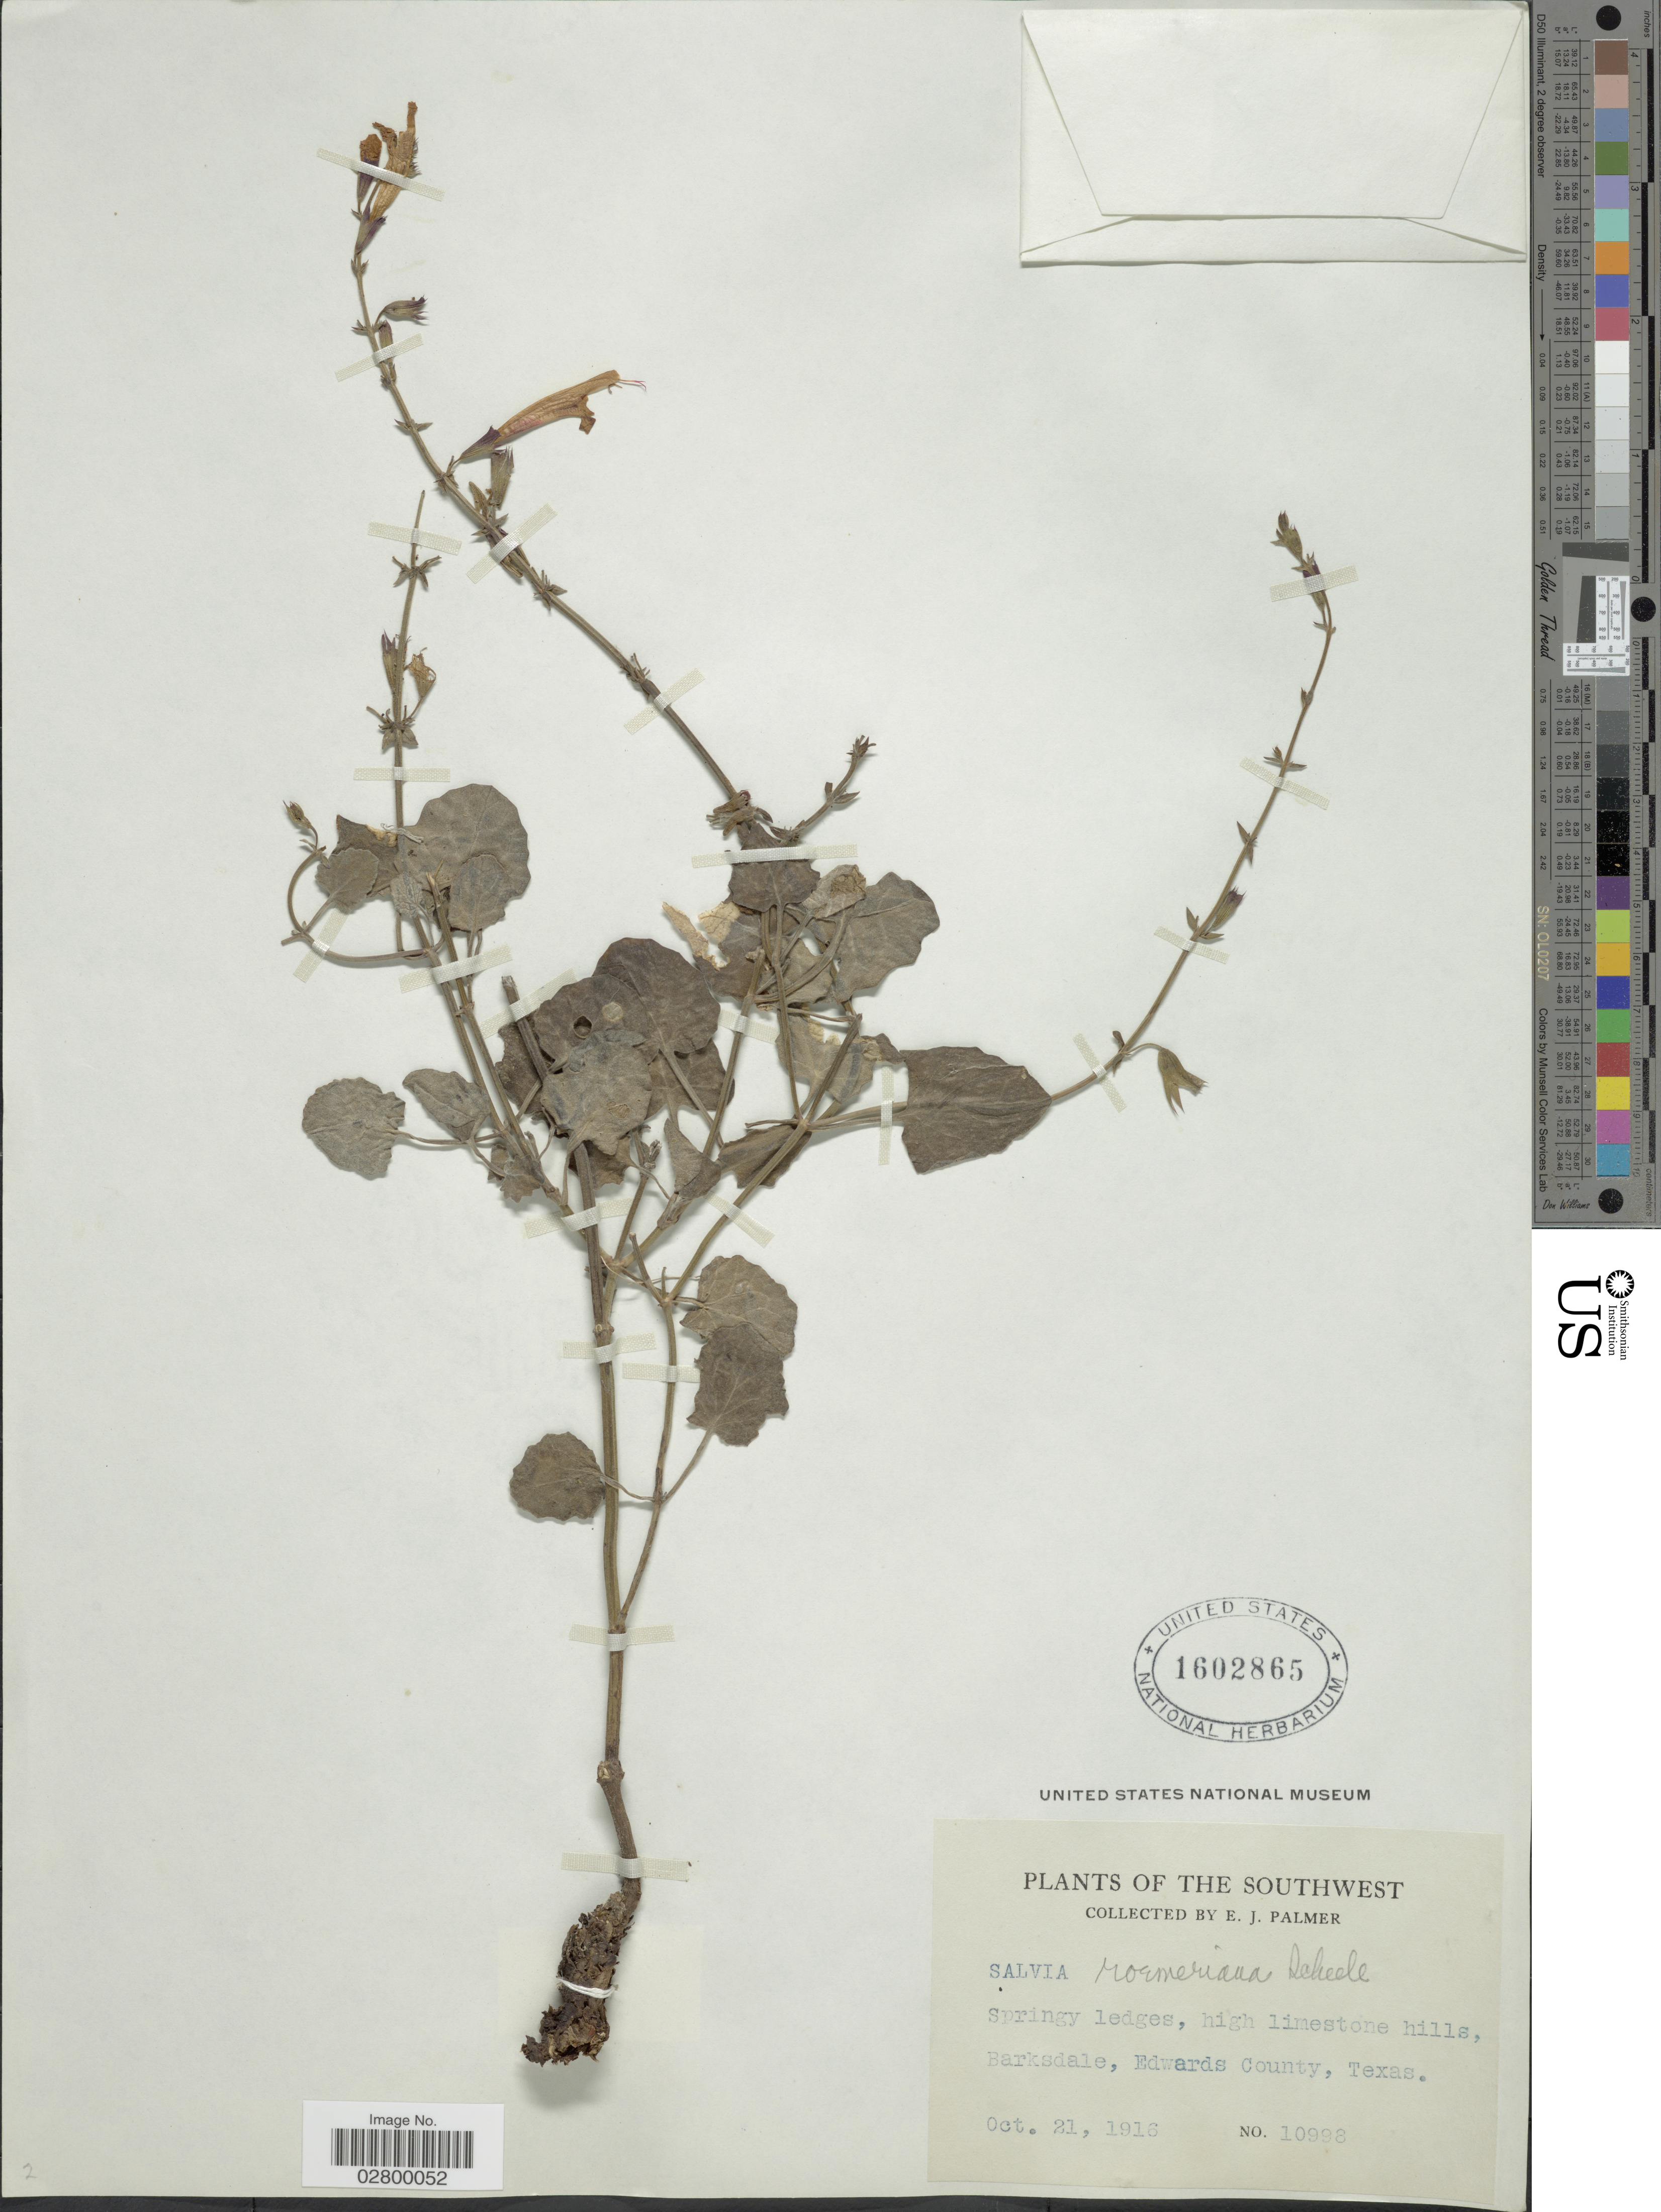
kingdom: Plantae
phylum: Tracheophyta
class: Magnoliopsida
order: Lamiales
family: Lamiaceae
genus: Salvia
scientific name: Salvia roemeriana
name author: Scheele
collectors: E. J. Palmer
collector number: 10998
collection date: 1916-10-21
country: United States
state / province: Texas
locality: Southwest. Springy ledges, high limestone hills, Barksdale, Edwards County.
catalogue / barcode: US 1602865